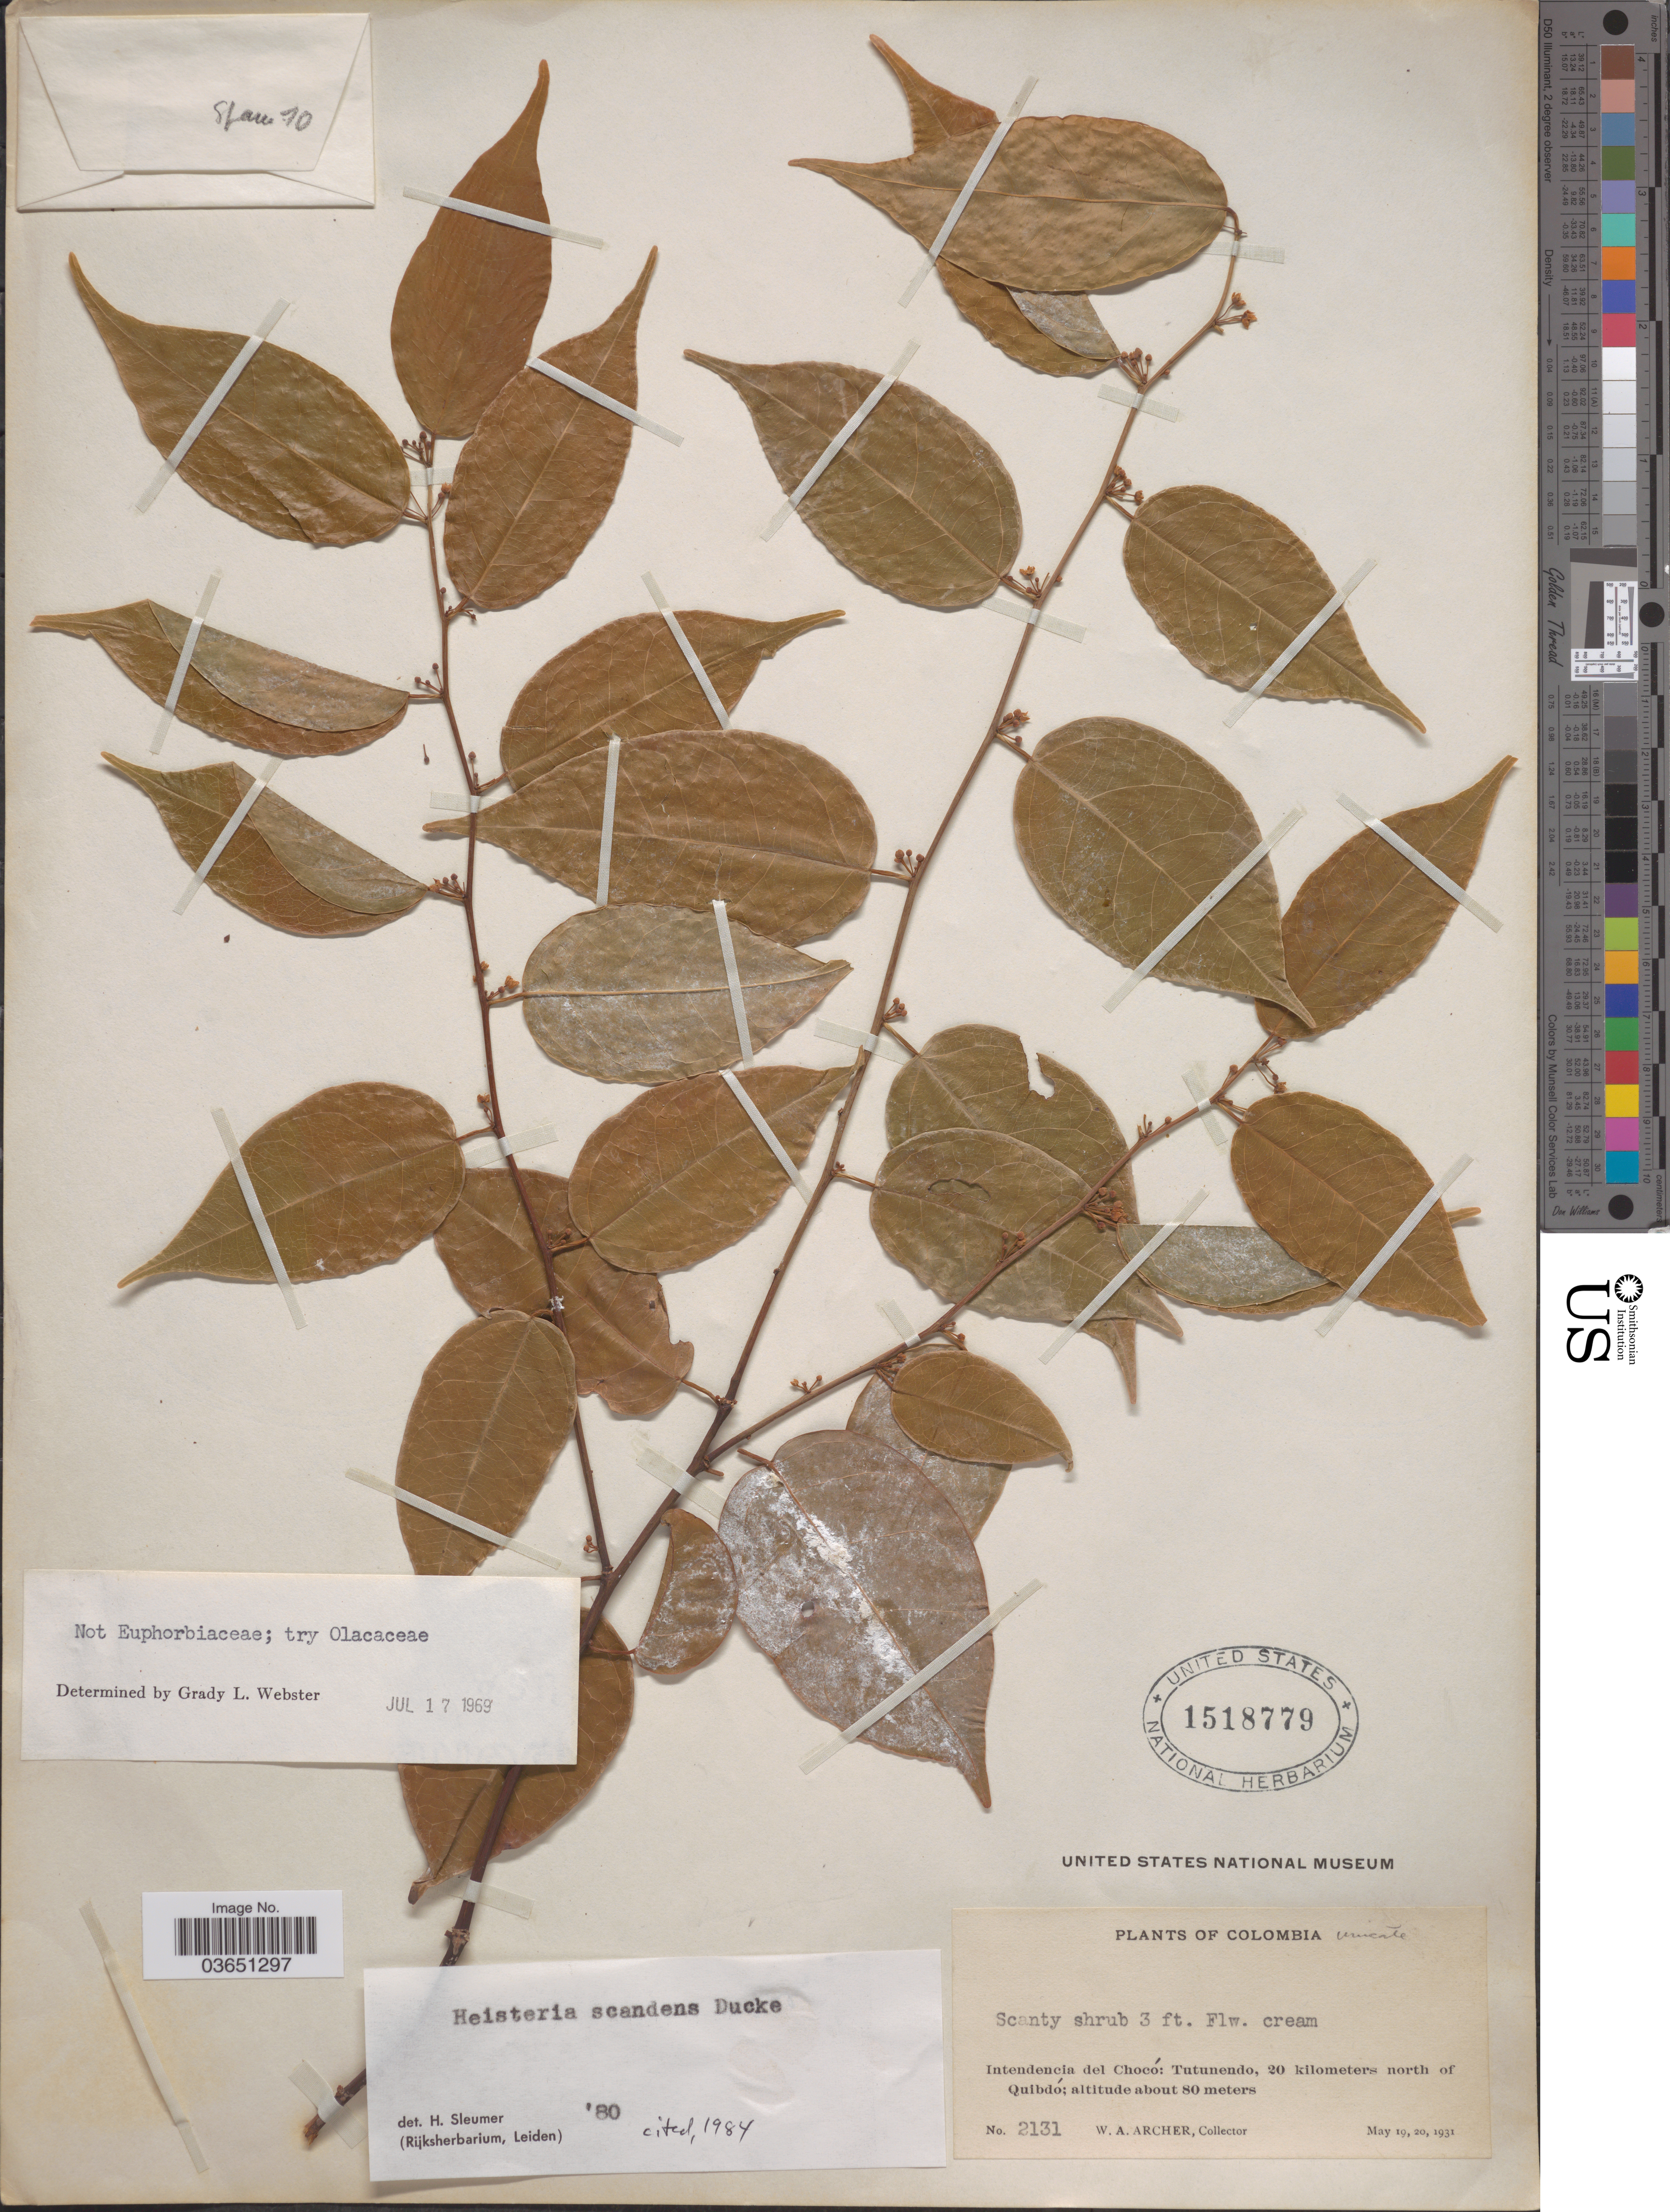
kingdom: Plantae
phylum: Tracheophyta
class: Magnoliopsida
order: Santalales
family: Erythropalaceae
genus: Heisteria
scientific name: Heisteria scandens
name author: Ducke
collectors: W. Archer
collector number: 2131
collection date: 1931-05-19/1931-05-20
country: Colombia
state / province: Chocó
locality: Intendencia del Chocó: Tutunedo, 20 kilometeres north of Quibdó.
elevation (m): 80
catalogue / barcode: US 1518779